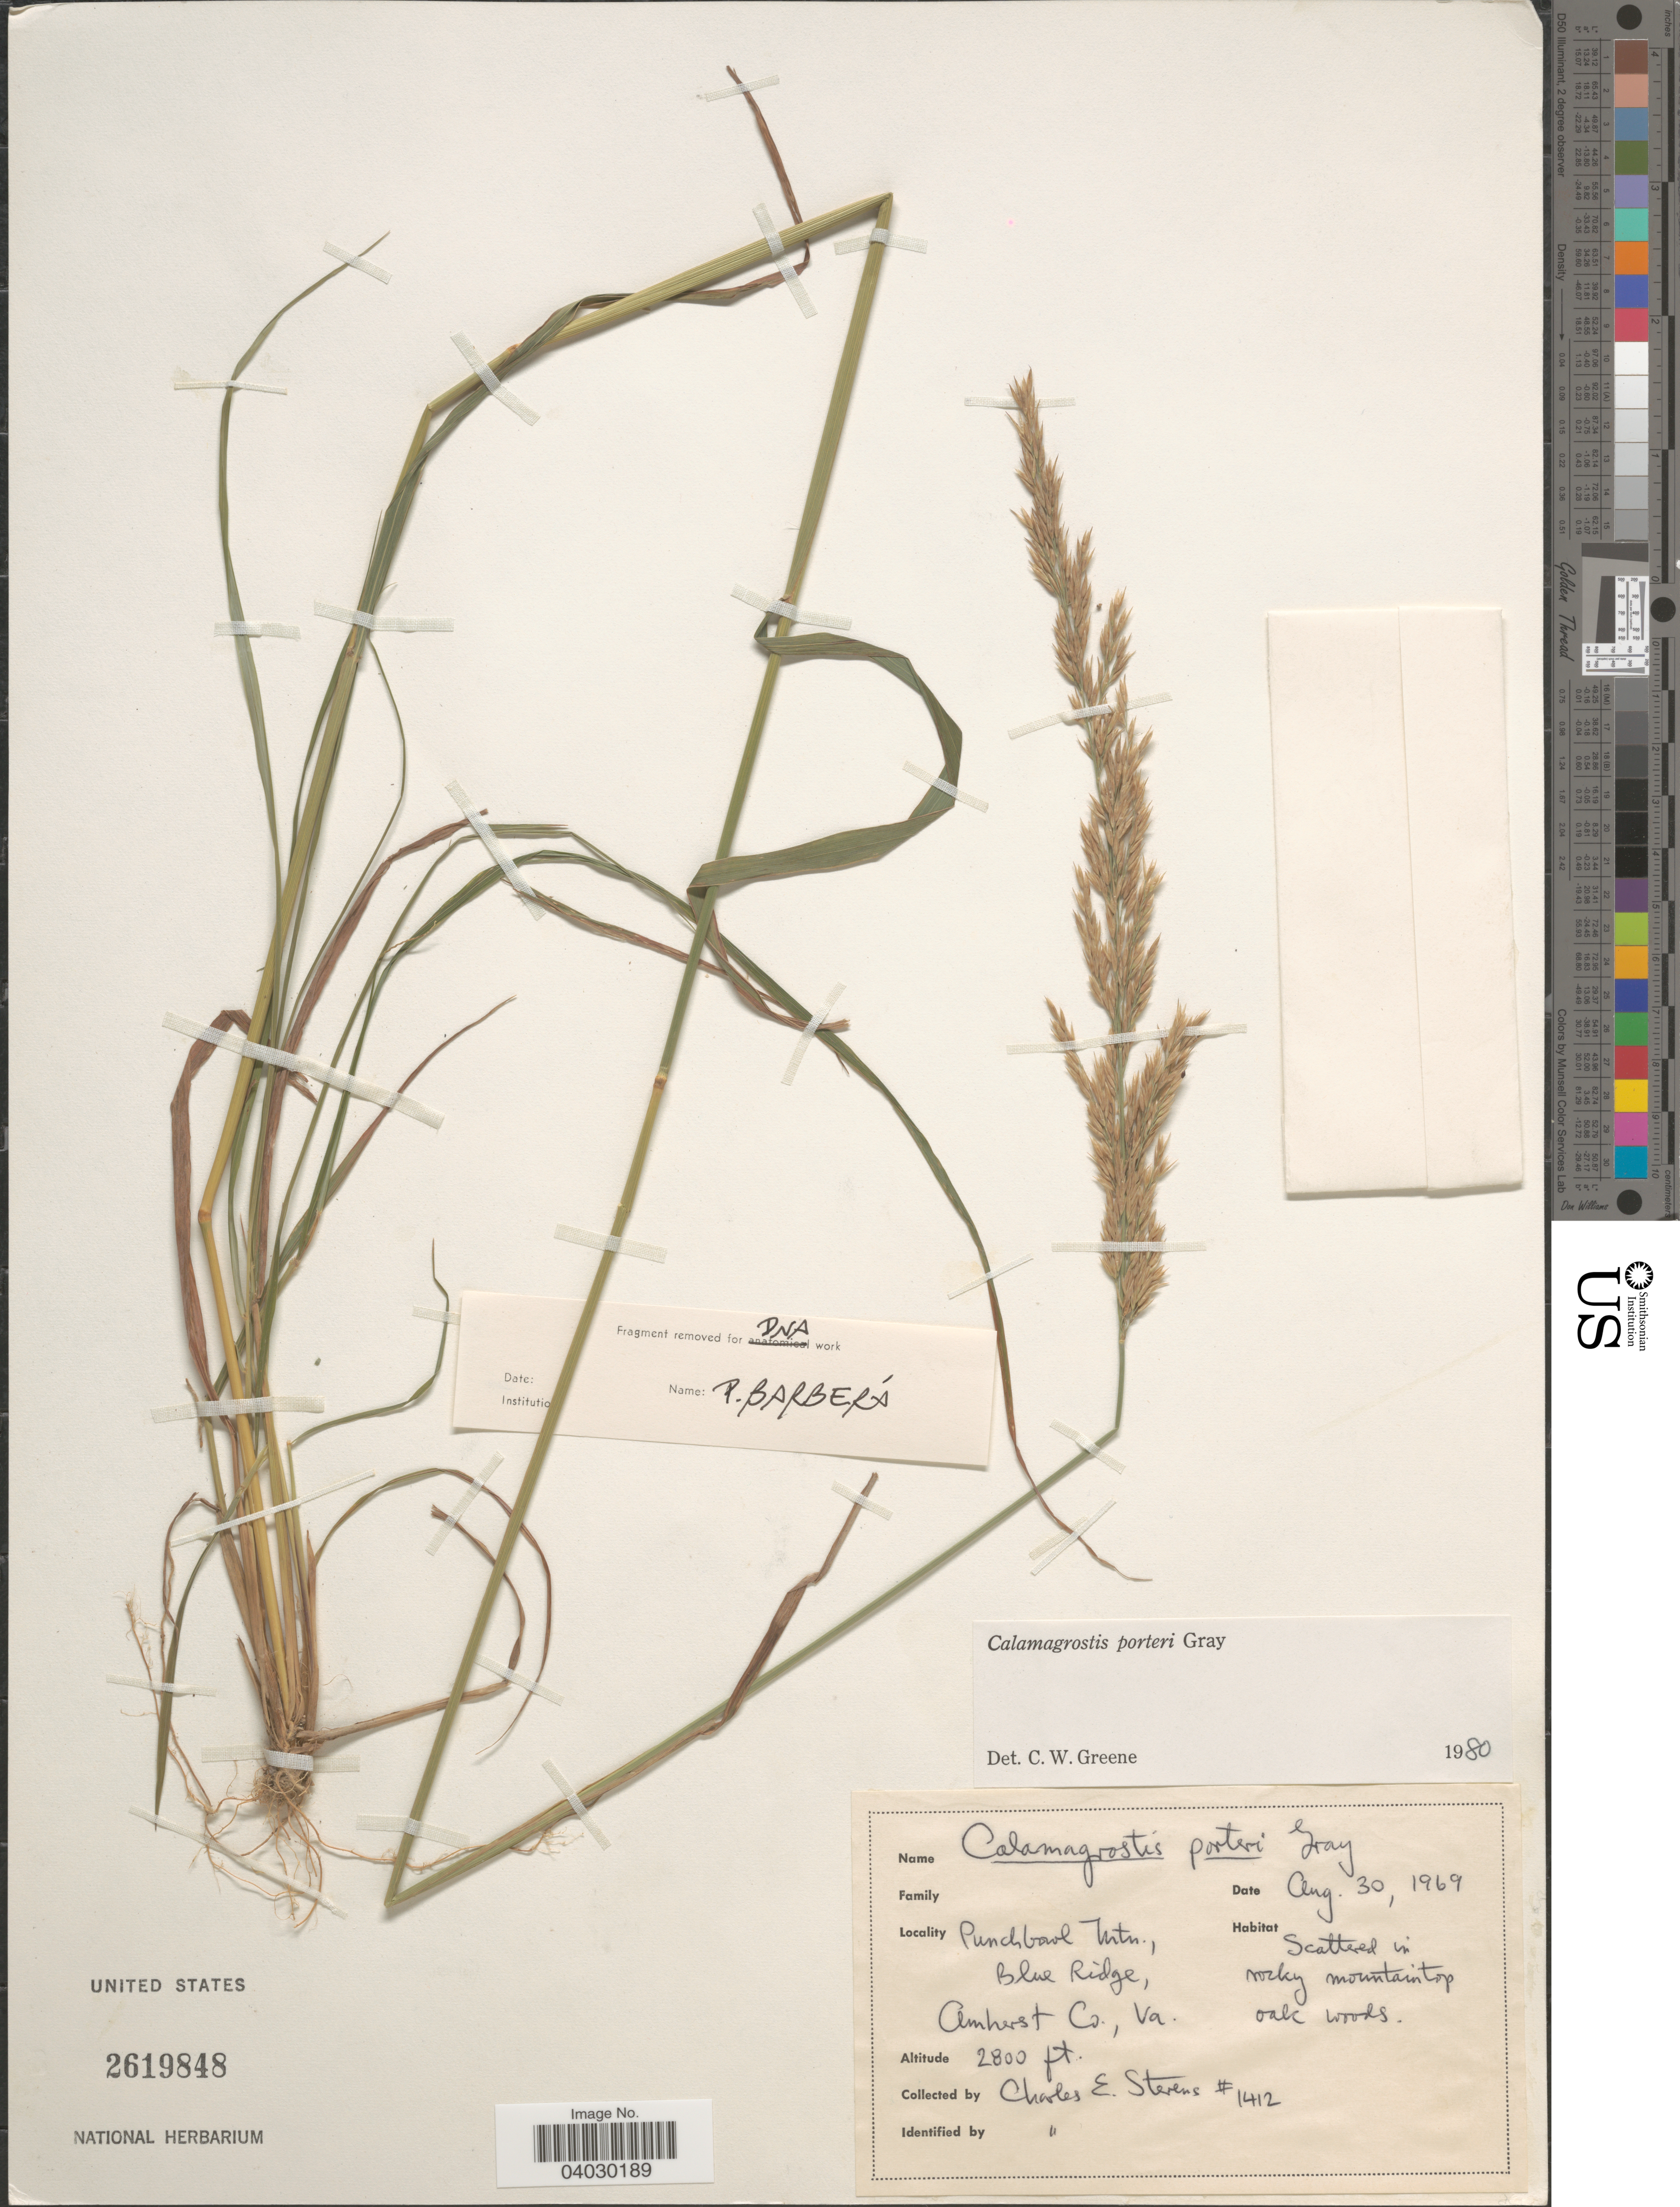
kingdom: Plantae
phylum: Tracheophyta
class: Liliopsida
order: Poales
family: Poaceae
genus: Calamagrostis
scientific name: Calamagrostis porteri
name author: A. Gray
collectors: C. Stevens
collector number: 1412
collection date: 1969-08-30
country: United States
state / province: Virginia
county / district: Amherst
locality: Punchbowl Mtn., Blue Ridge, Amherst Co.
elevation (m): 853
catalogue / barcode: US 2619848